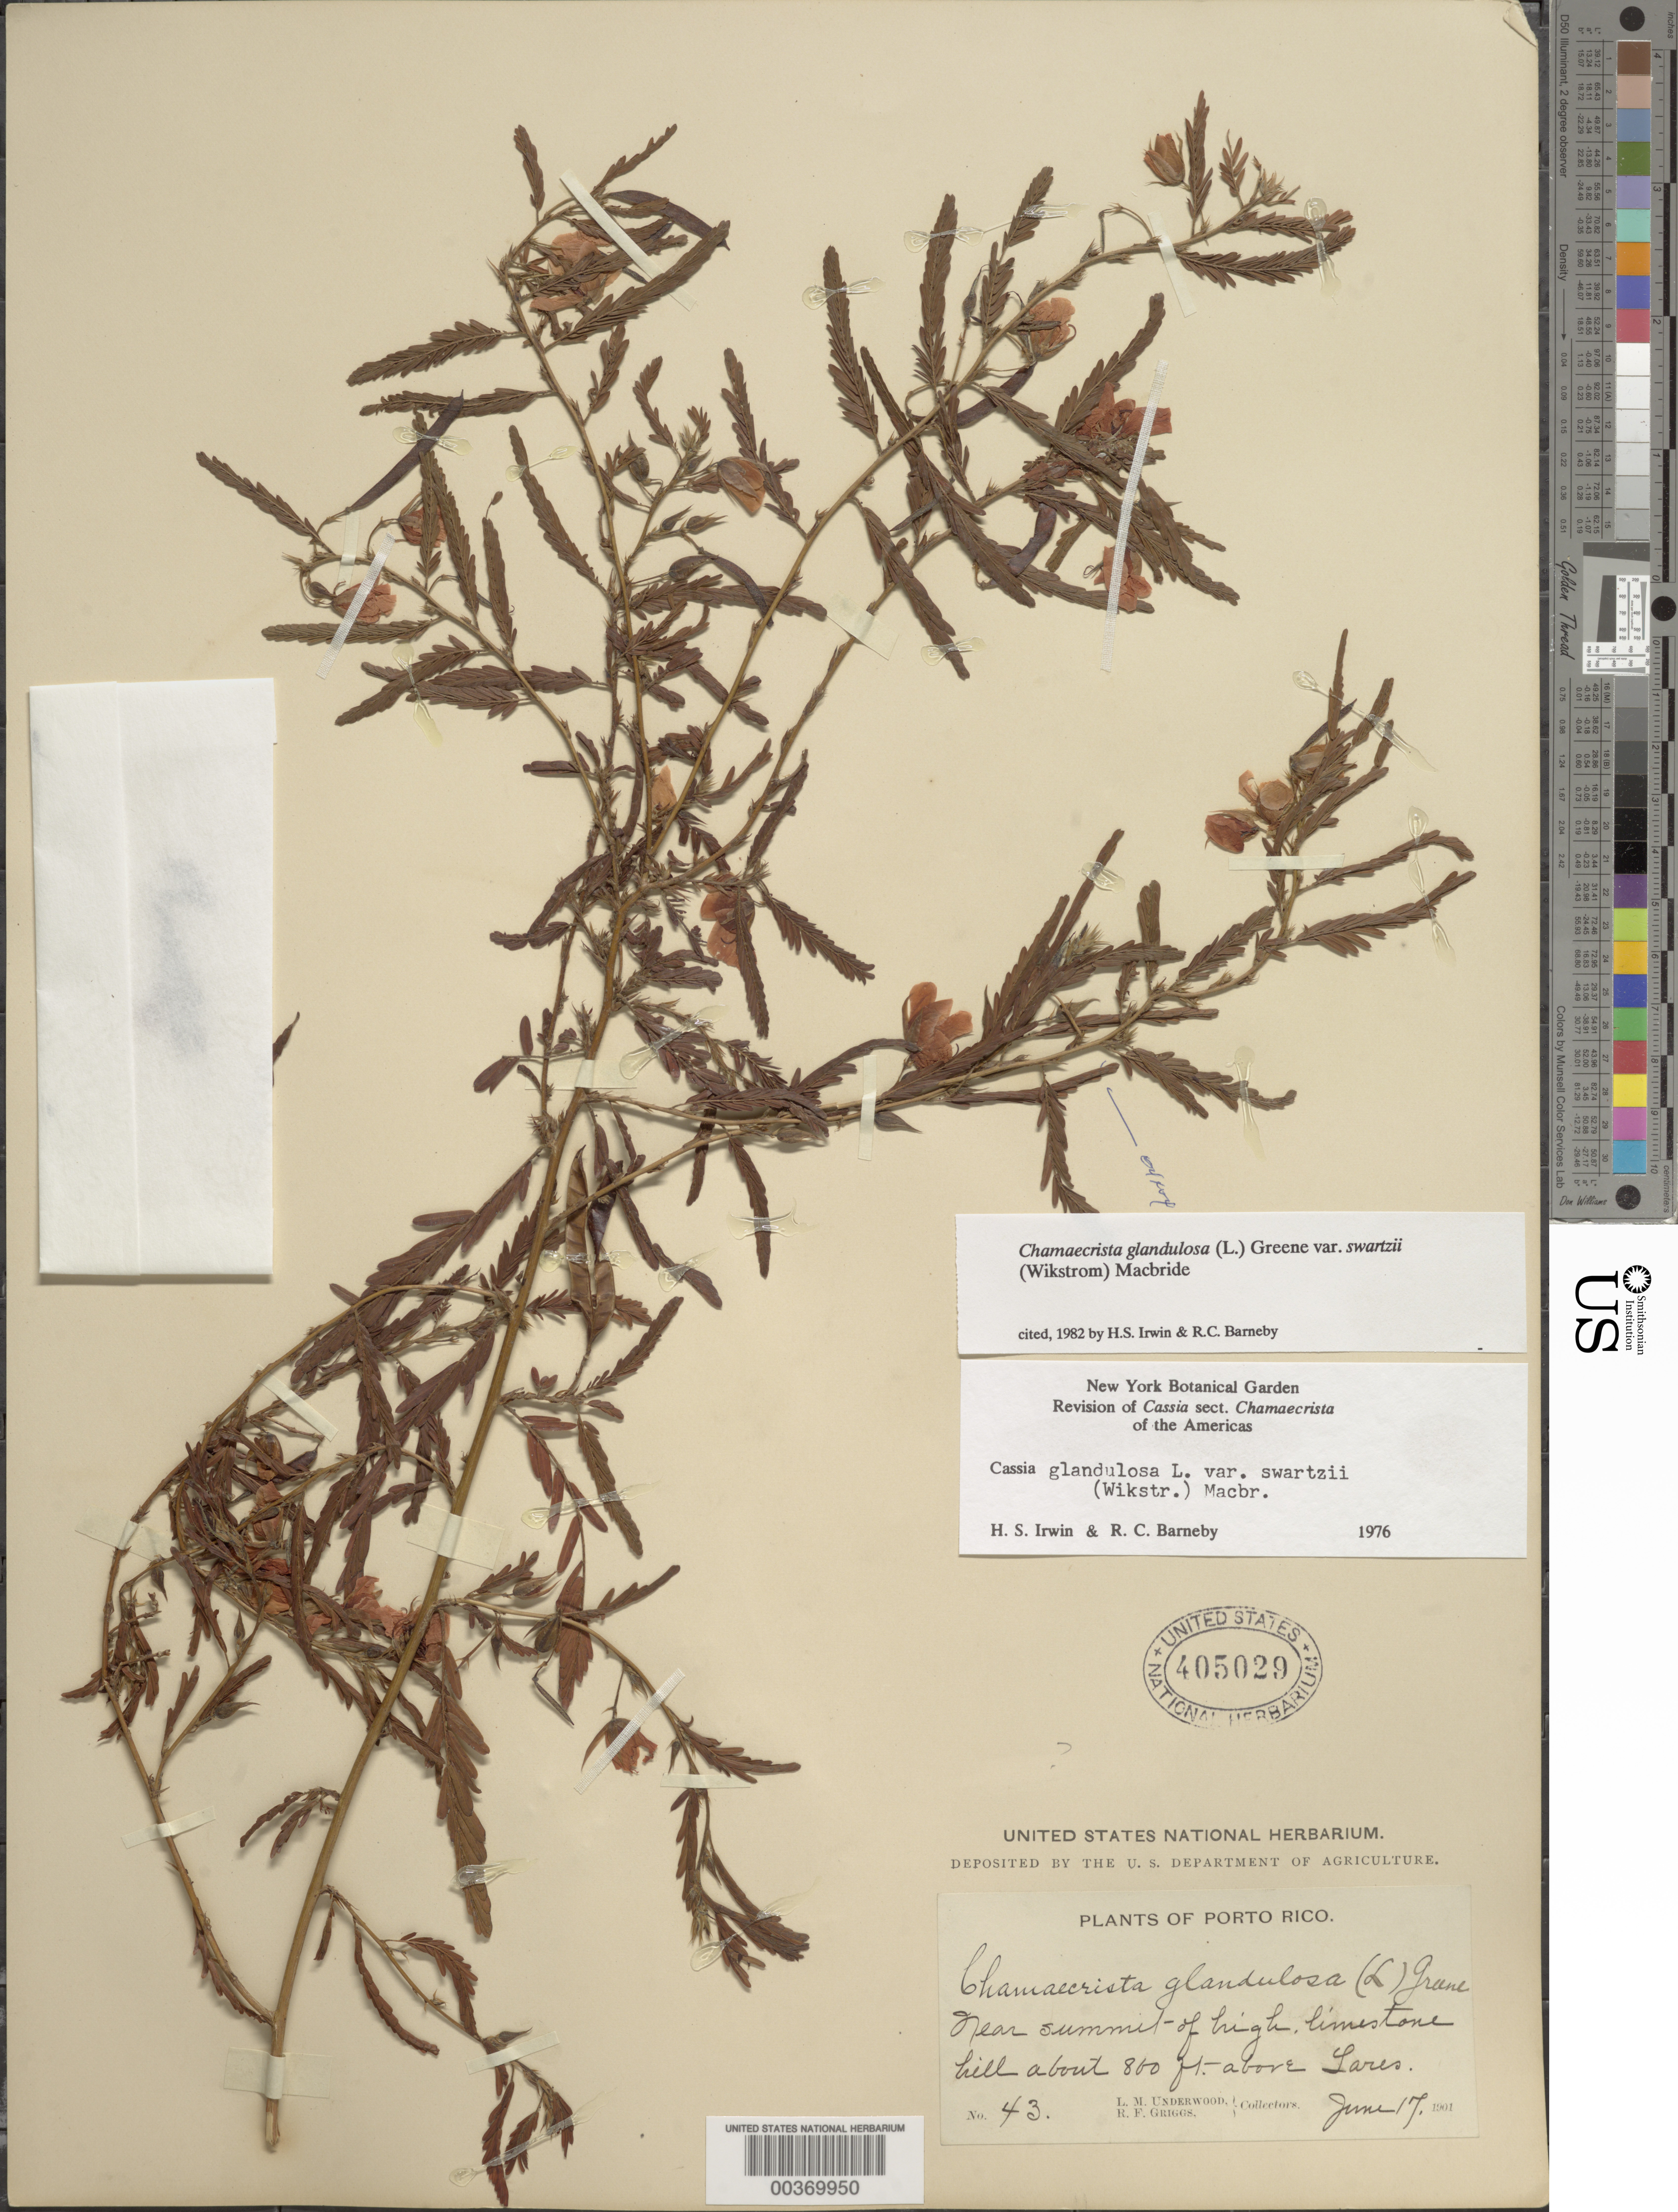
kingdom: Plantae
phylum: Tracheophyta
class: Magnoliopsida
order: Fabales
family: Fabaceae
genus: Chamaecrista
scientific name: Chamaecrista glandulosa var. swartzii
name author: (Wikstr.) H.S. Irwin & Barneby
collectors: L. M. Underwood & R. F. Griggs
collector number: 43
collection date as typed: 17 Jun 1901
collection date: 1901-06-17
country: Puerto Rico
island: Greater Antilles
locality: Near summit of hill 800 ft. above lares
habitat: Limestone hill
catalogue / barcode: US 405029